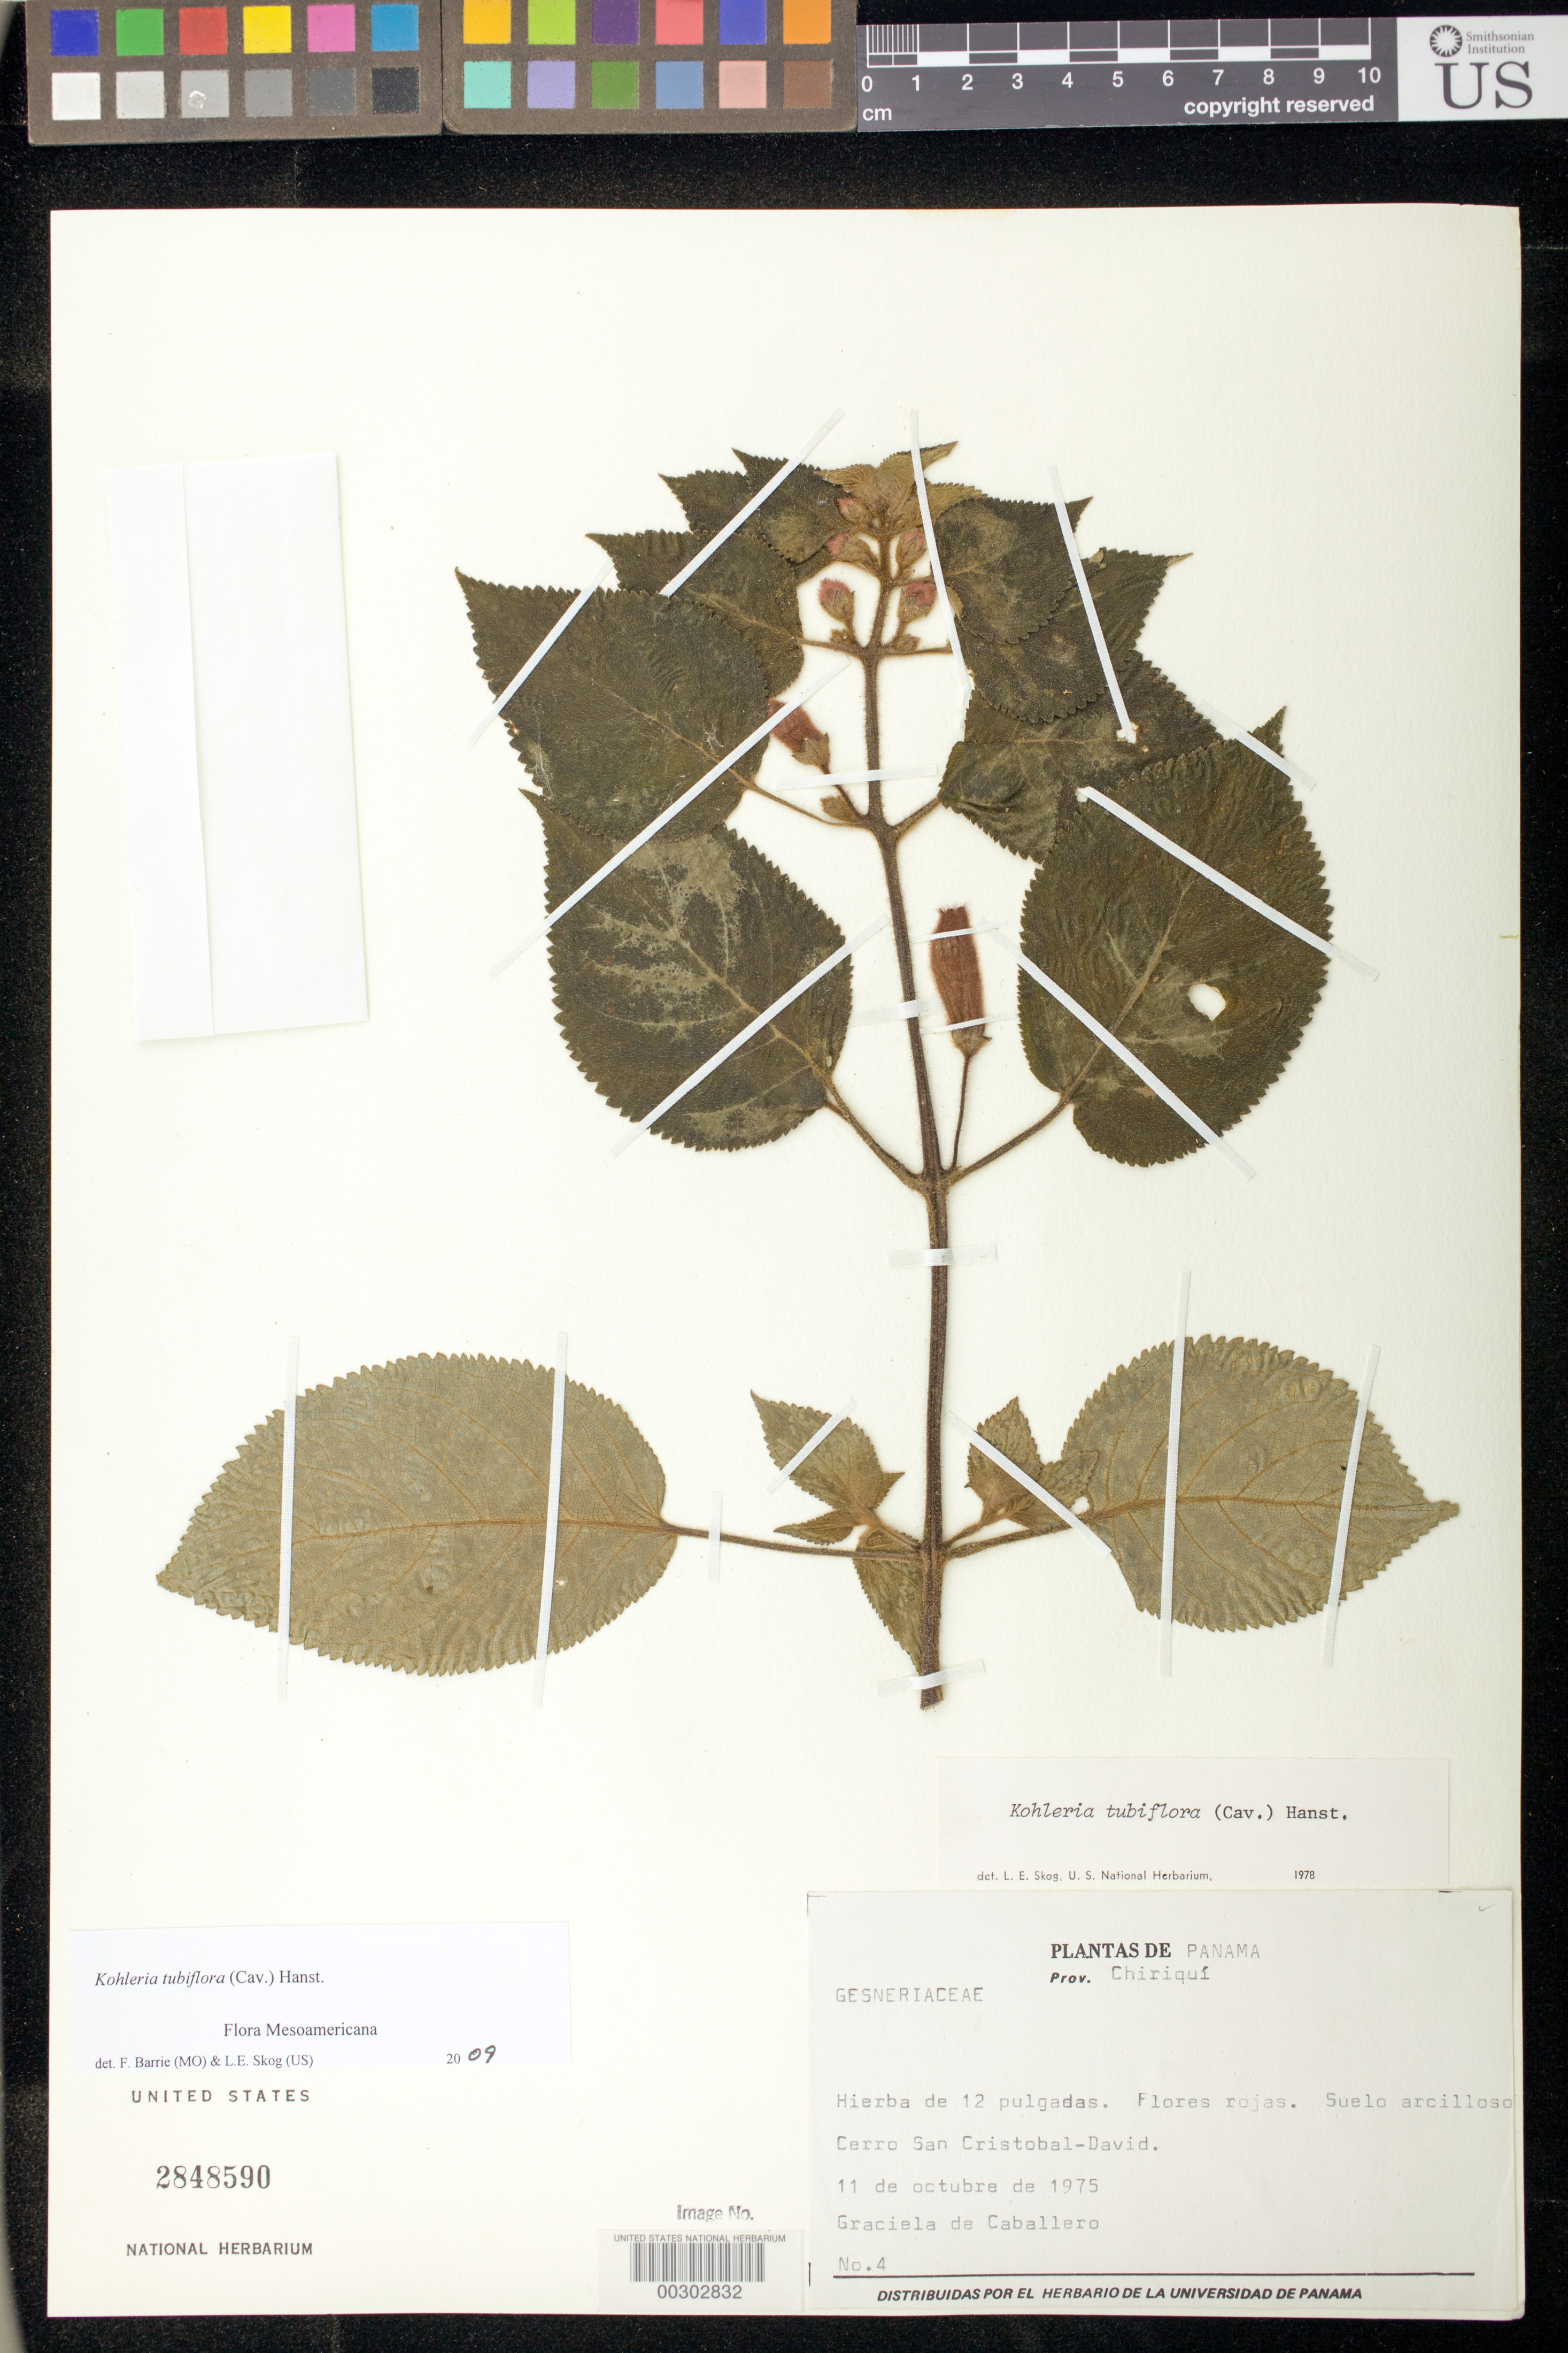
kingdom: Plantae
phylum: Tracheophyta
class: Magnoliopsida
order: Lamiales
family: Gesneriaceae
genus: Kohleria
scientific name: Kohleria tubiflora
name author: (Cav.) Hanst.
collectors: G. Caballero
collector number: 4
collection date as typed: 11 Oct 1975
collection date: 1975-10-11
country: Panama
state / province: Chiriquí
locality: Cerro San Cristobal-David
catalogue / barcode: US 2848590